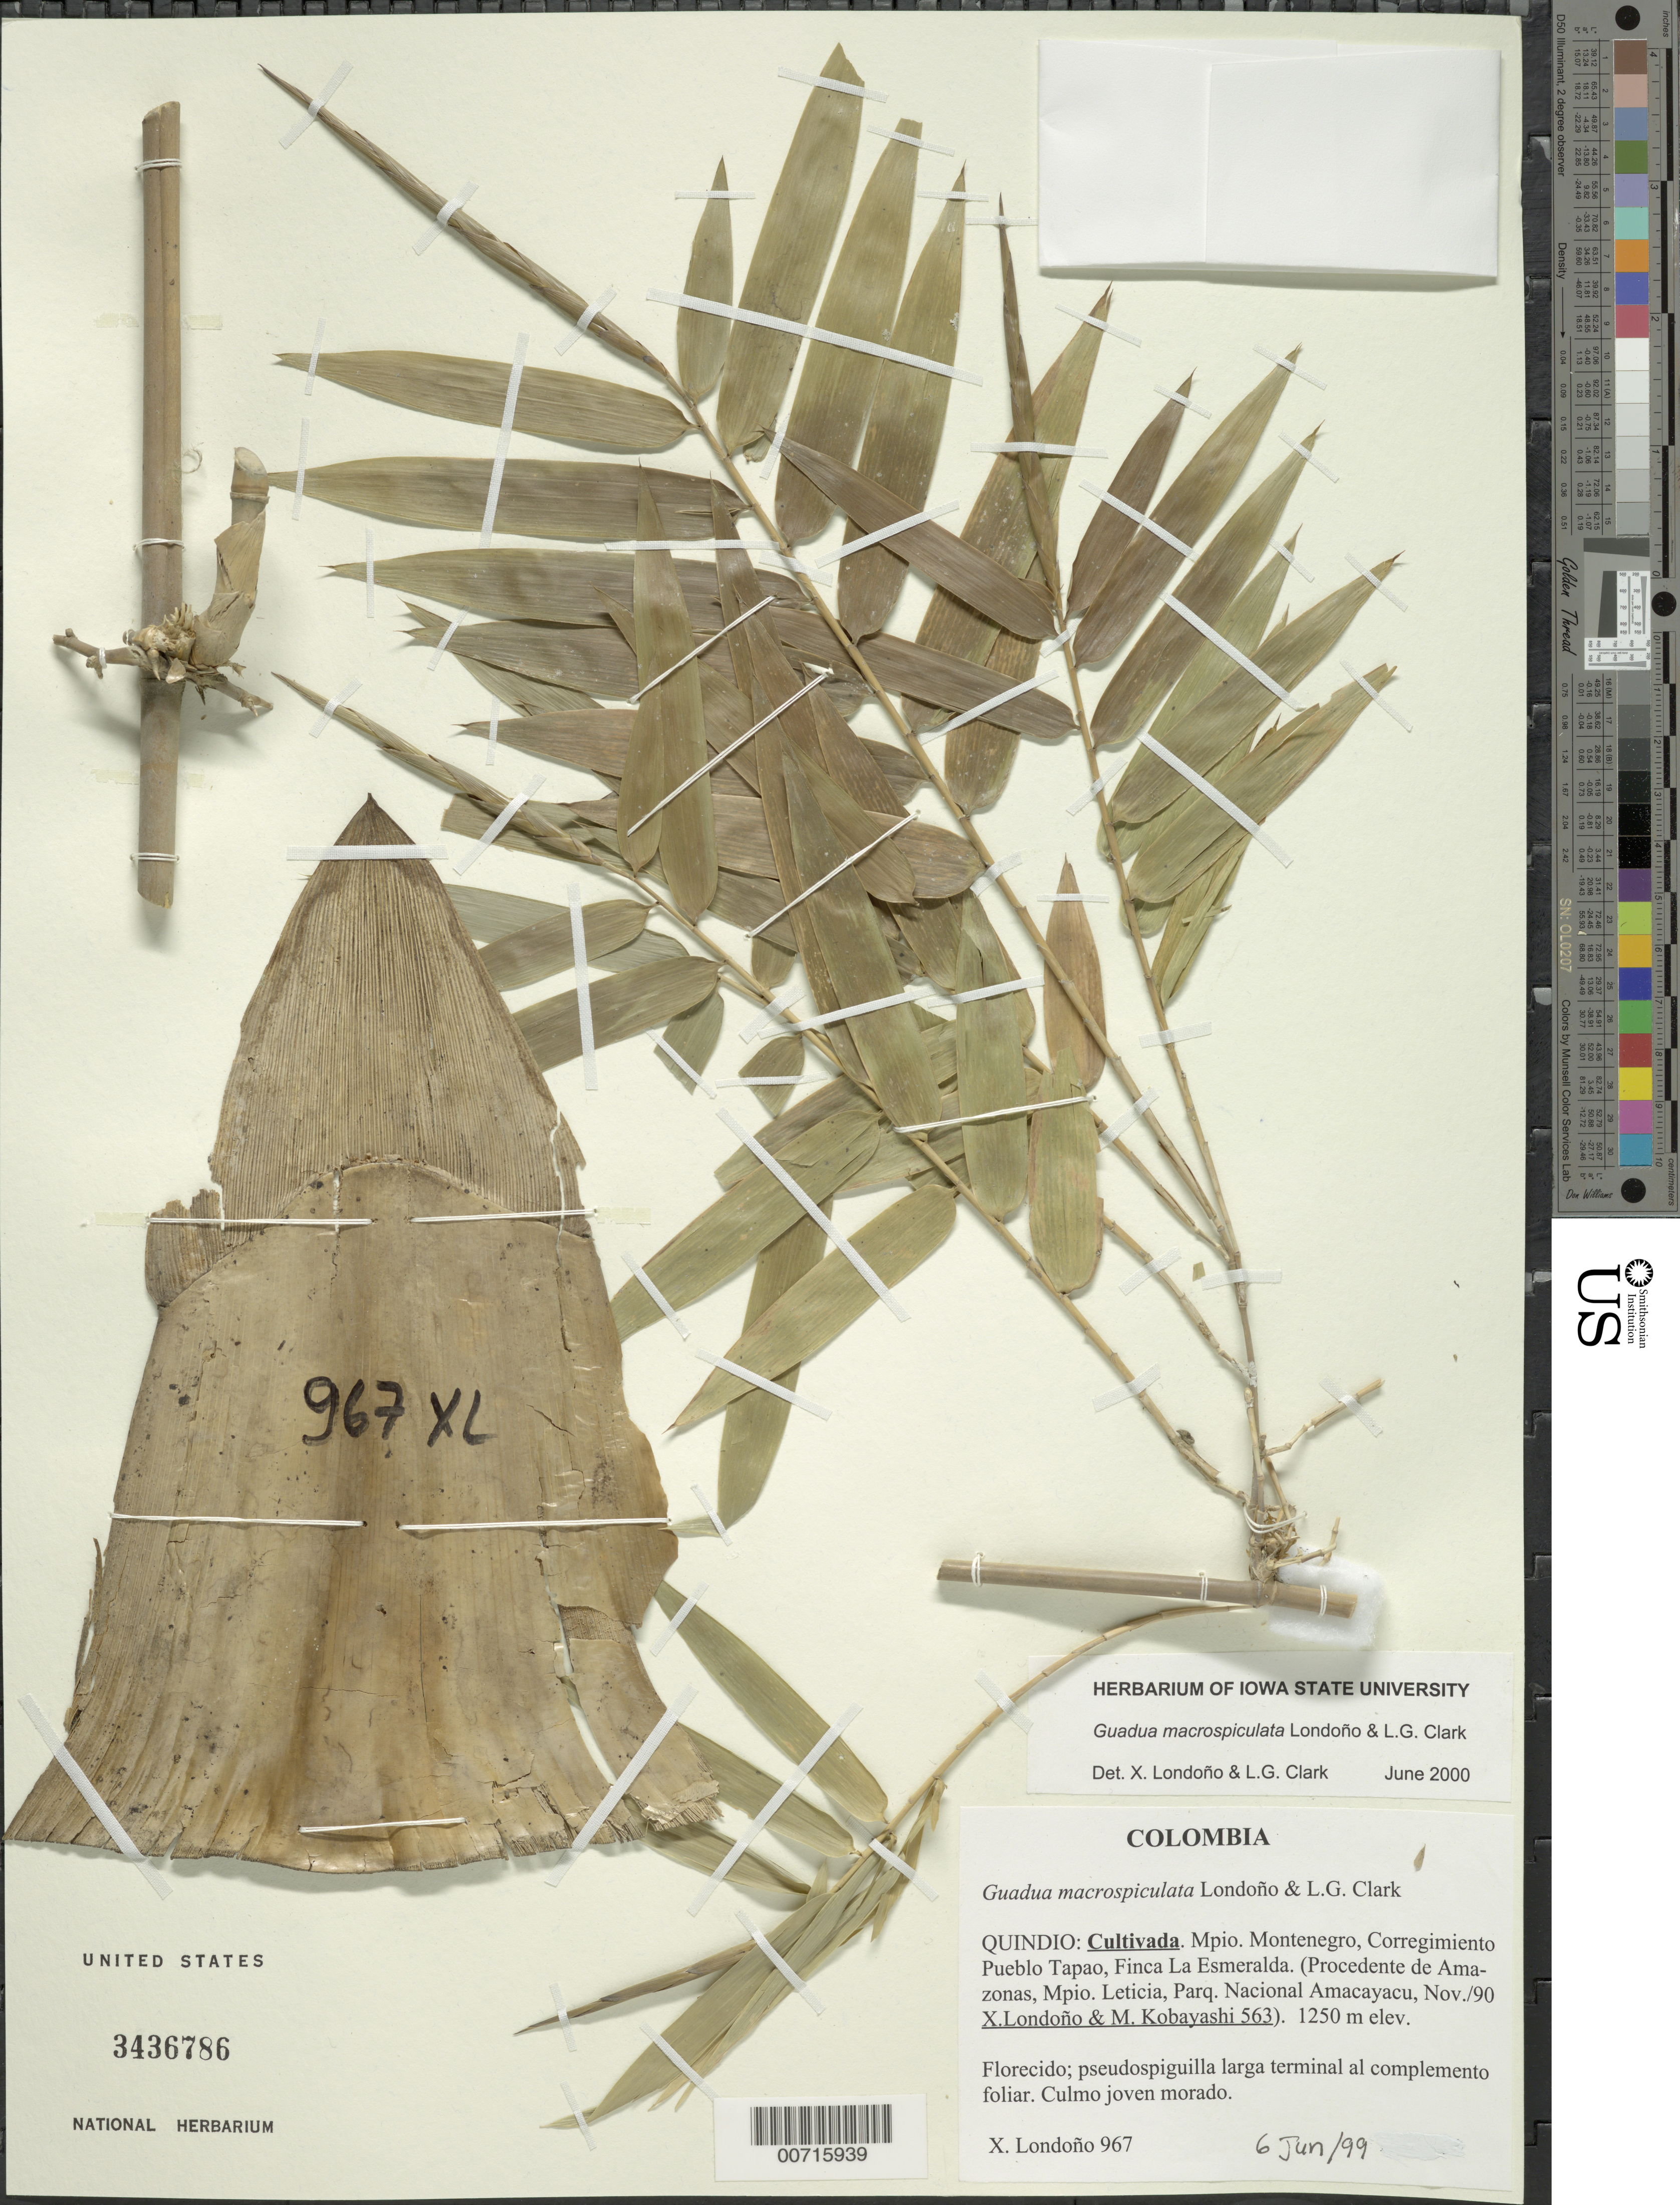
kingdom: Plantae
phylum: Tracheophyta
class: Liliopsida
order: Poales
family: Poaceae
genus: Guadua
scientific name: Guadua macrospiculata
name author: Londoño & L.G. Clark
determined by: Londoño, X.; Clark, L. G.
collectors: X. Londoño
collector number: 967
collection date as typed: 06 Jun 1999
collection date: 1999-06-06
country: Colombia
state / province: Quindio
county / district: Montenegro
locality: Corregimiento Pueblo Tapao, Finca La Esmeralda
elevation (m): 1250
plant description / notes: (Procedente de Amazonas, Mpio. Leticia, Parq. Nacional Amacayacu, Nov. 90, ~X. Londoño & M. Kobayashi 563)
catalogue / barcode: US 3436786